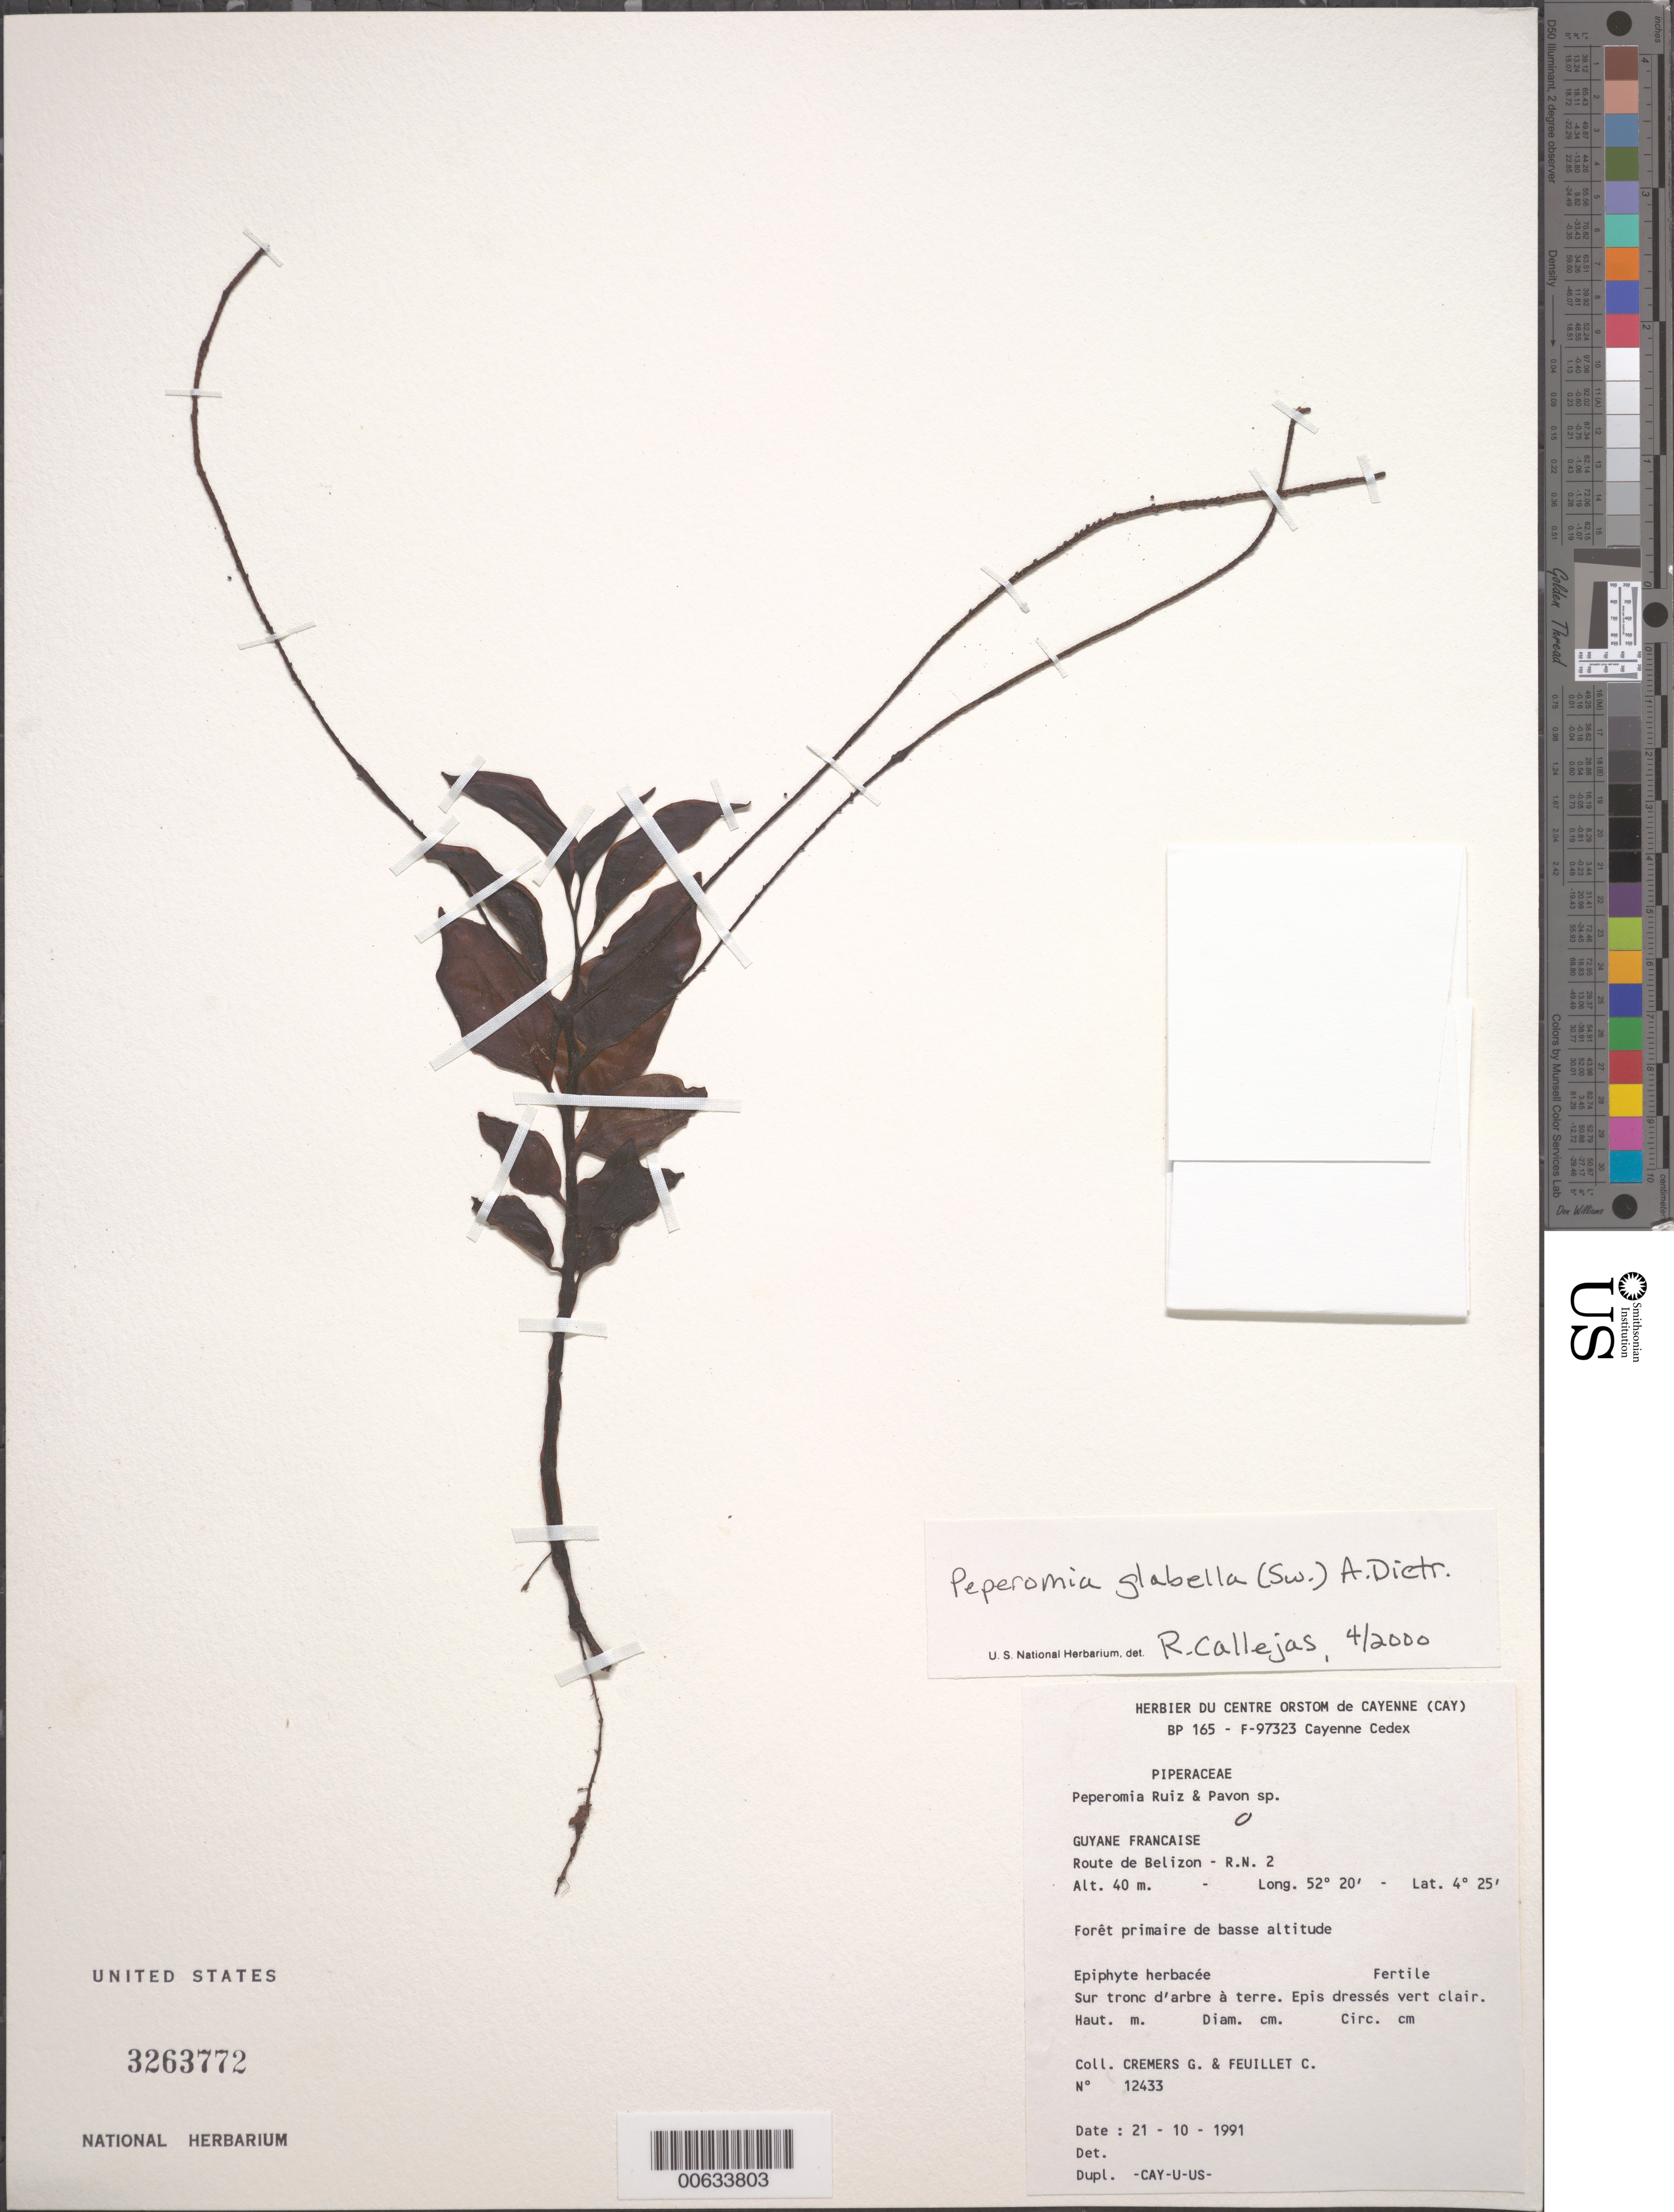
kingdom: Plantae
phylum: Tracheophyta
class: Magnoliopsida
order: Piperales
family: Piperaceae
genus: Peperomia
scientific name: Peperomia glabella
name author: (Sw.) A. Dietr.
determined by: Callejas, Ricardo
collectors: G. Cremers & C. Feuillet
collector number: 12433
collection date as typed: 21-Oct-91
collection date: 1991-10-21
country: French Guiana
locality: Route de Bélizon, R.N. 2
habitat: Low primary forest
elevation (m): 40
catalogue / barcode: US 3263772